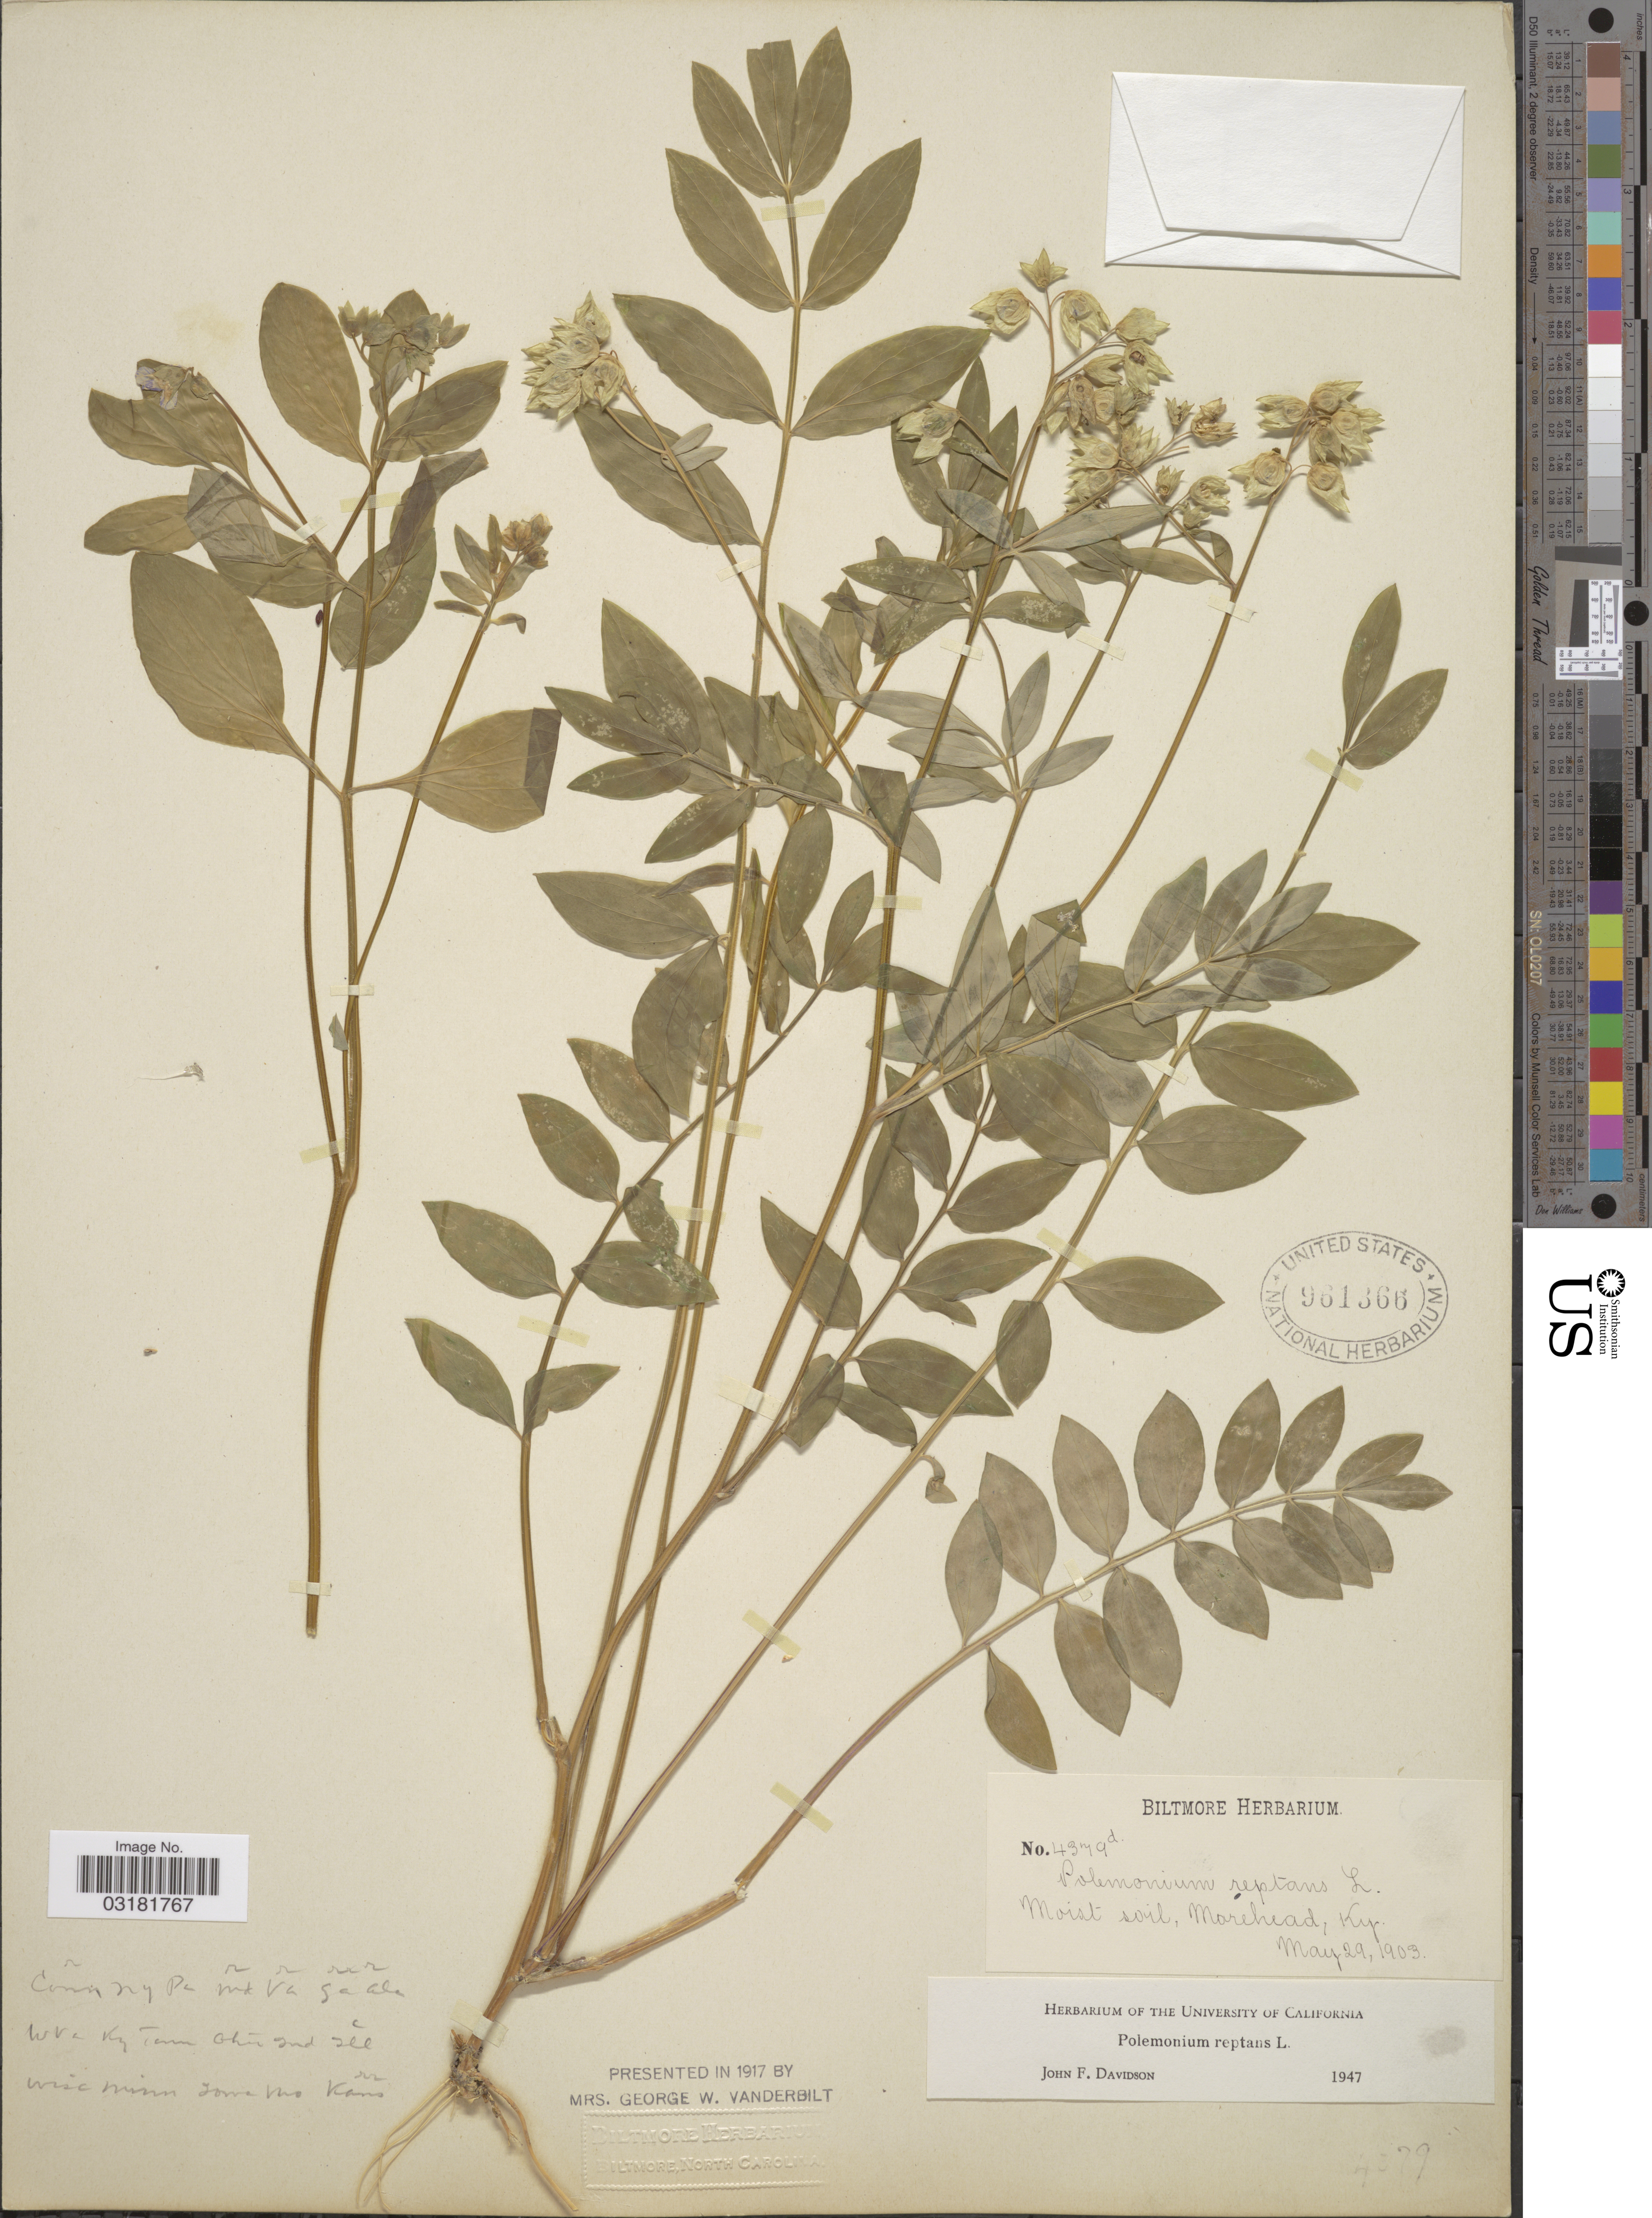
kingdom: Plantae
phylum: Tracheophyta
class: Magnoliopsida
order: Ericales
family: Polemoniaceae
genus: Polemonium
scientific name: Polemonium reptans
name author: L.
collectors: ex herb. Biltmore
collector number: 4379d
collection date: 1903-05-29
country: United States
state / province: Kentucky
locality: Morehead, Ky.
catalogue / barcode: US 961366